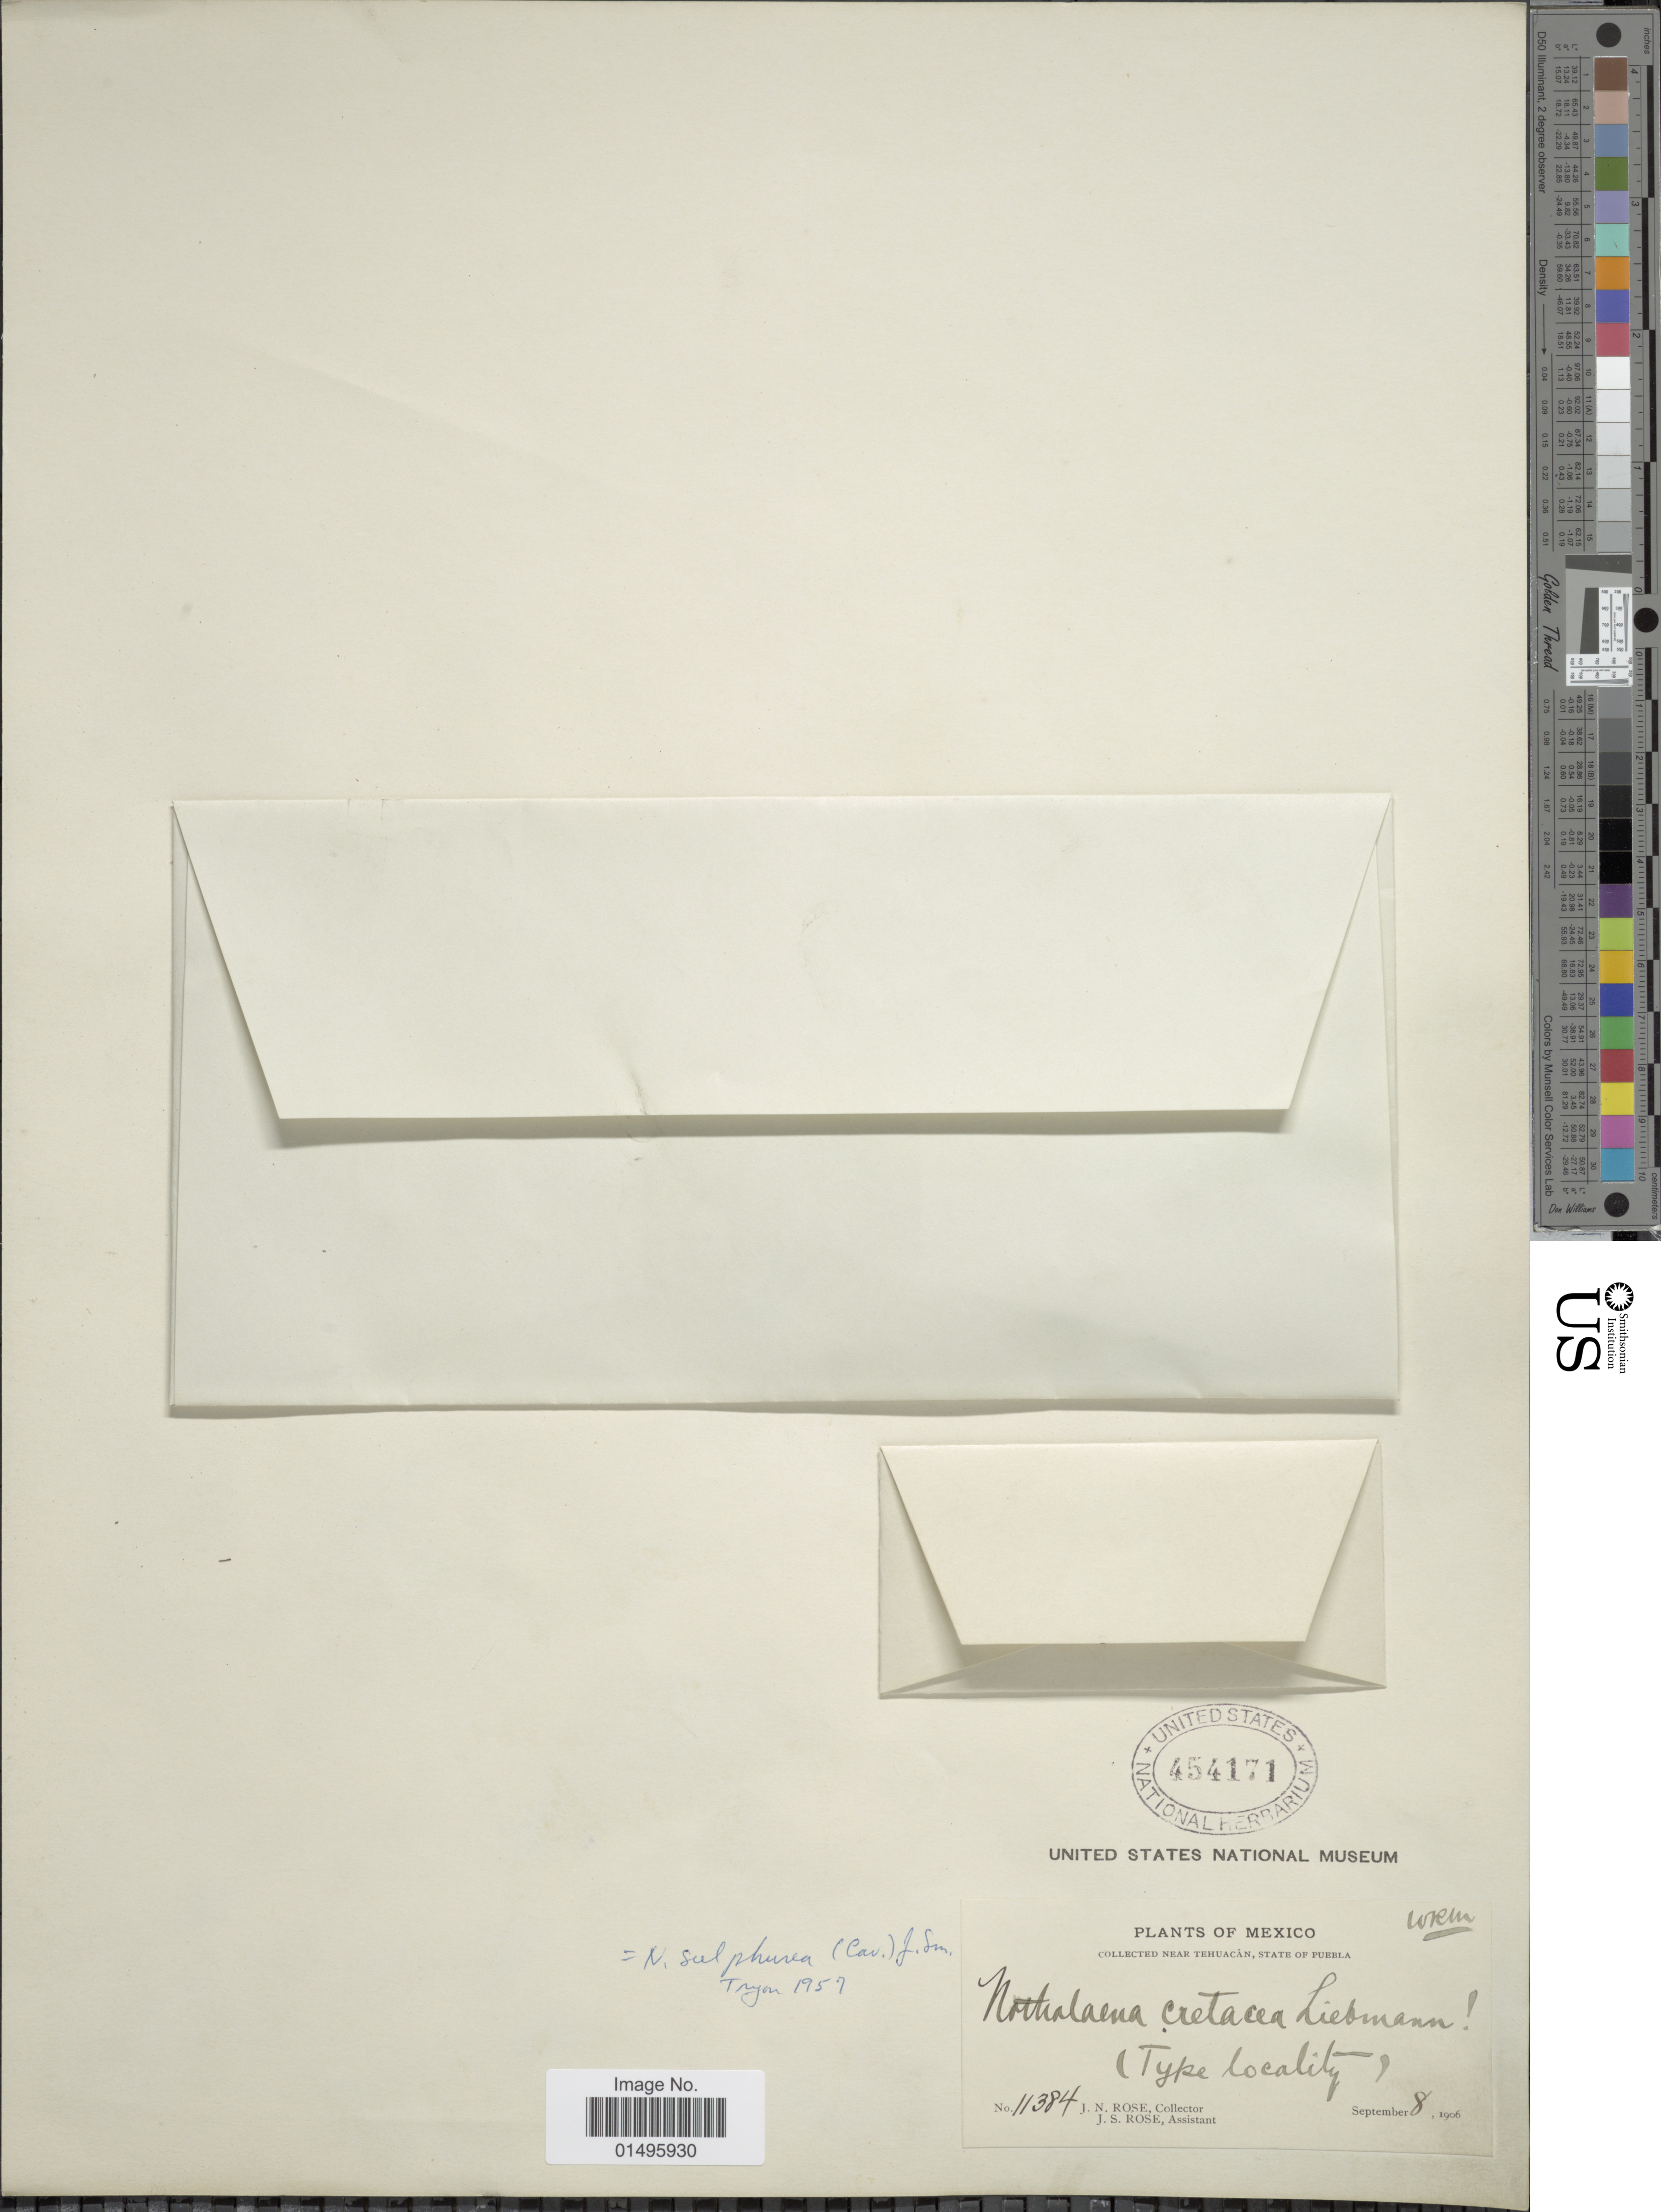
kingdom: Plantae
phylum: Tracheophyta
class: Polypodiopsida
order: Polypodiales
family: Pteridaceae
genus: Notholaena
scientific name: Notholaena sulphurea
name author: (Cav.) Small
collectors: J. N. Rose & J. S. Rose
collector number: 11384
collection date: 1906-09-08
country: Mexico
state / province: Puebla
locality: Mexico, near Tehuacan.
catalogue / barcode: US 454171